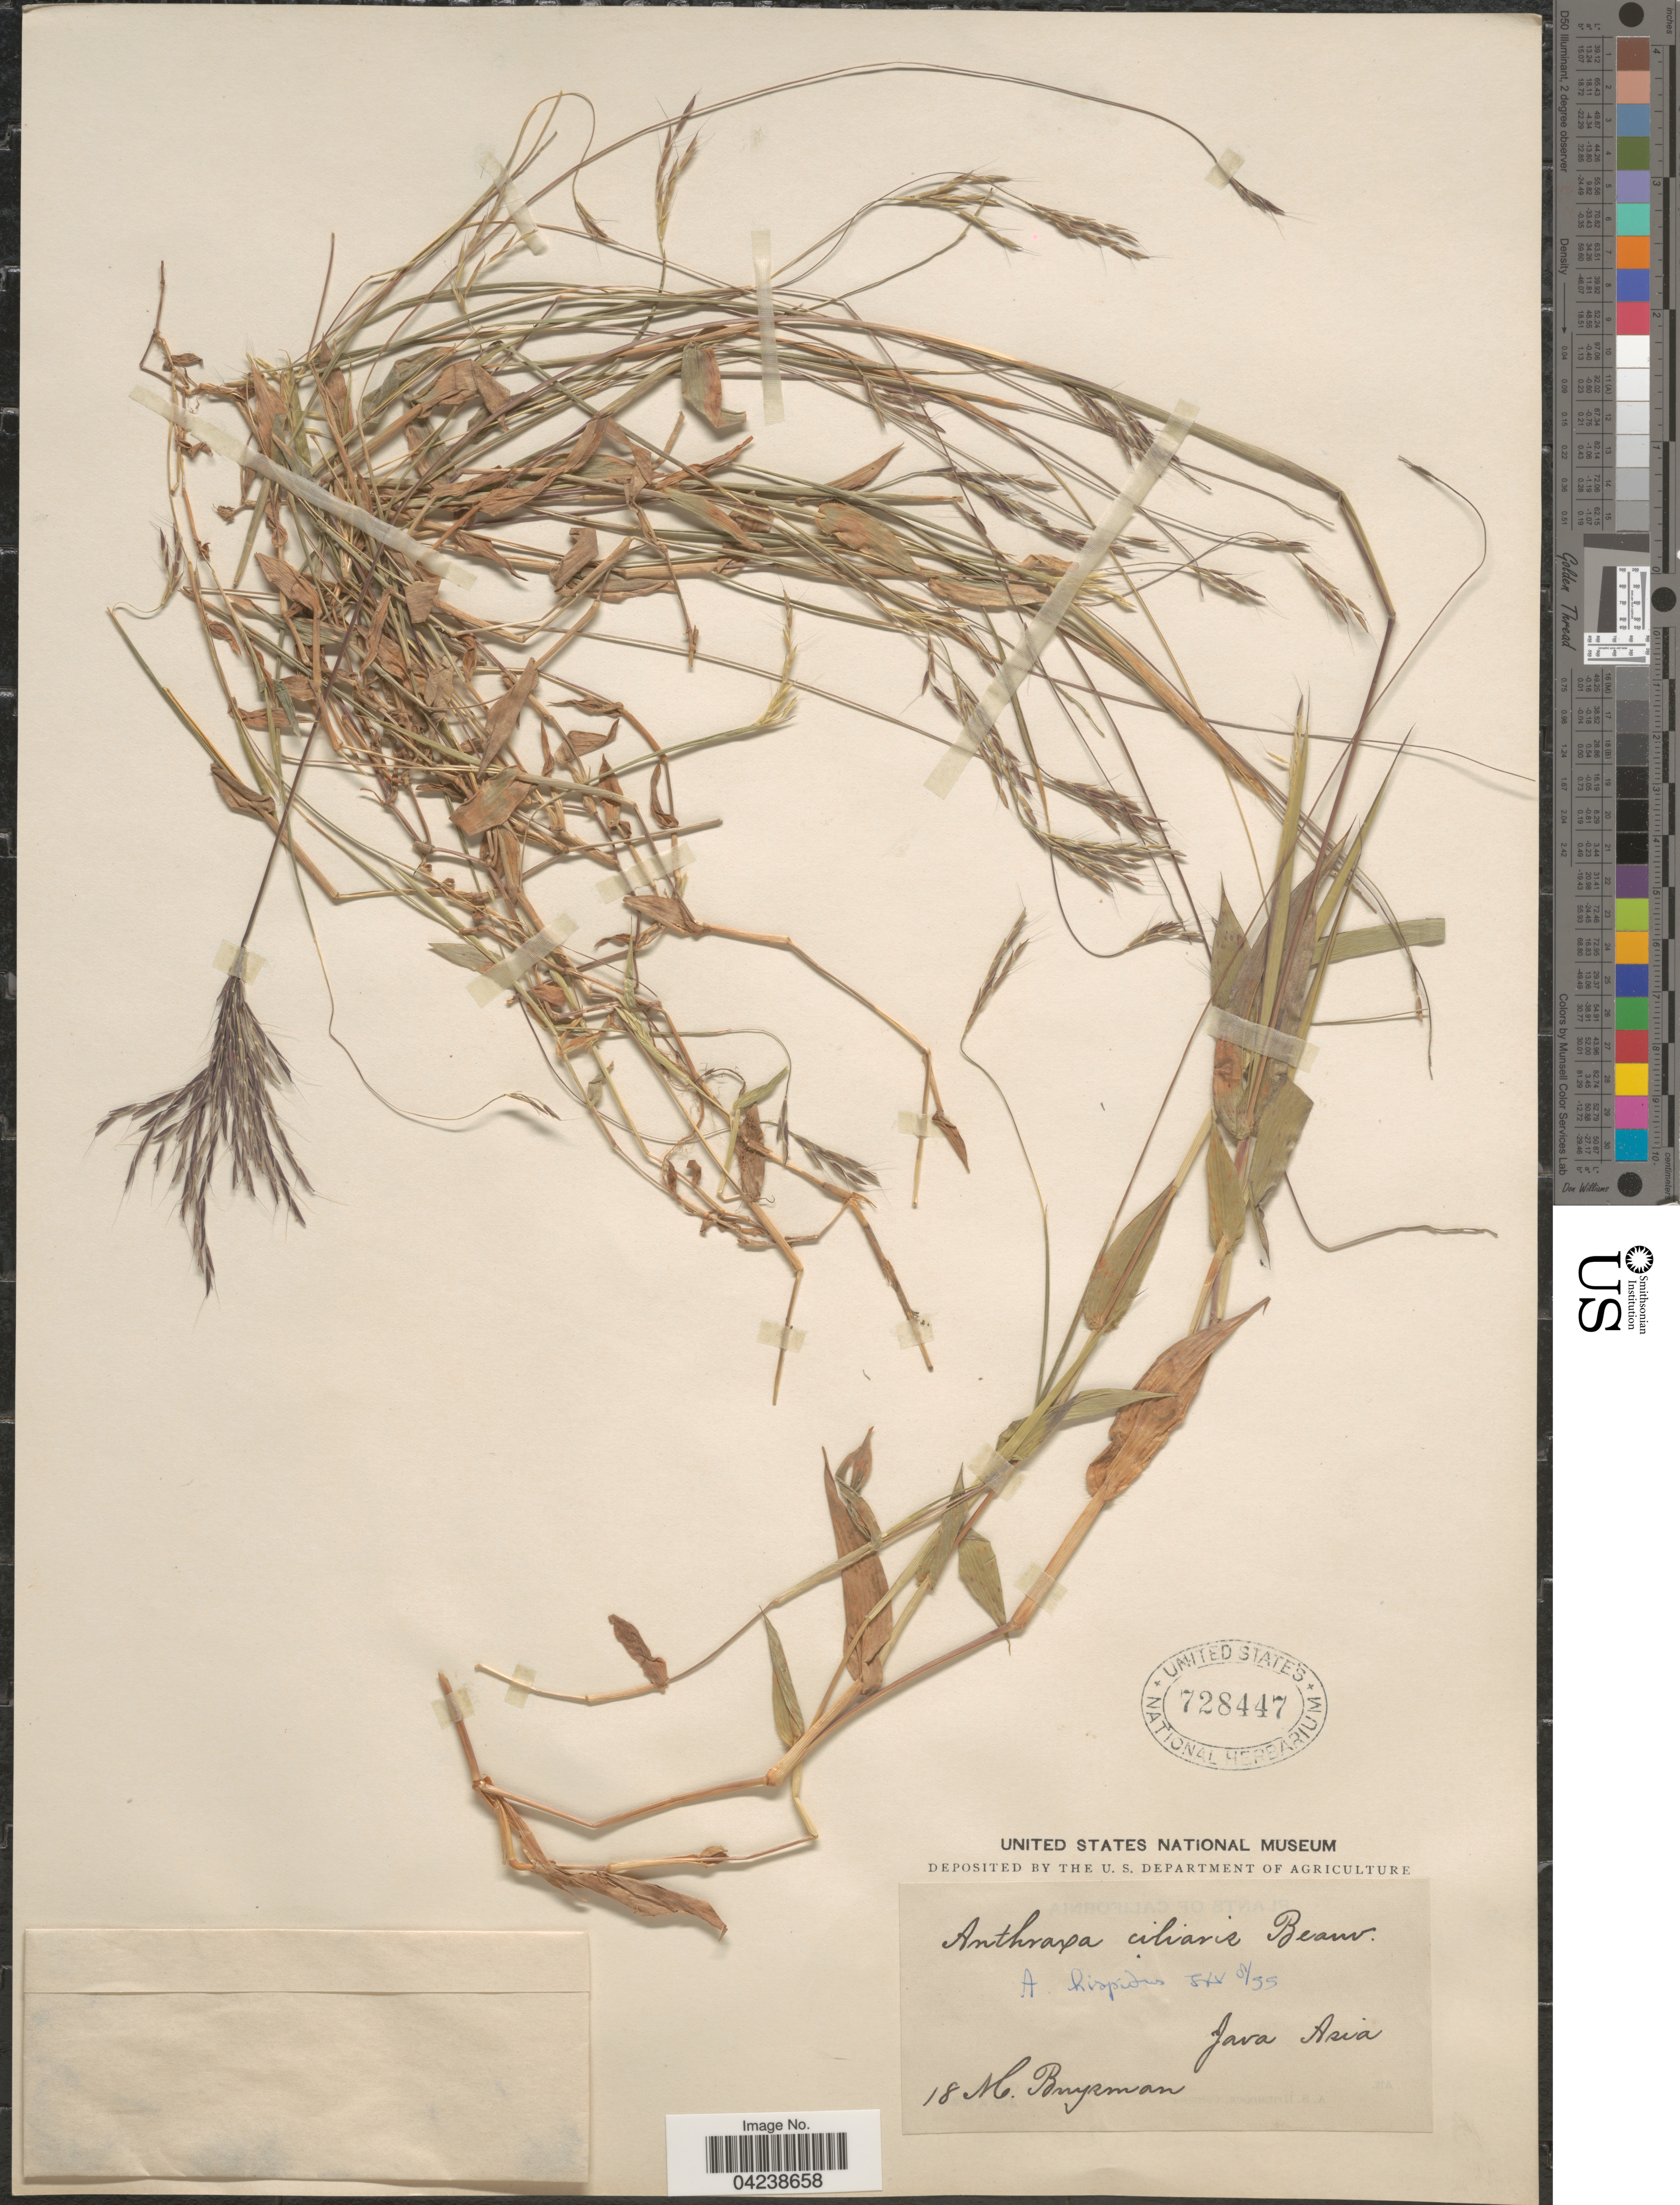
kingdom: Plantae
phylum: Tracheophyta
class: Liliopsida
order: Poales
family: Poaceae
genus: Arthraxon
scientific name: Arthraxon hispidus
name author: (Thunb.) Makino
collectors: M. Buysman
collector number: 18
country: Indonesia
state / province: Java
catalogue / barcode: US 728447